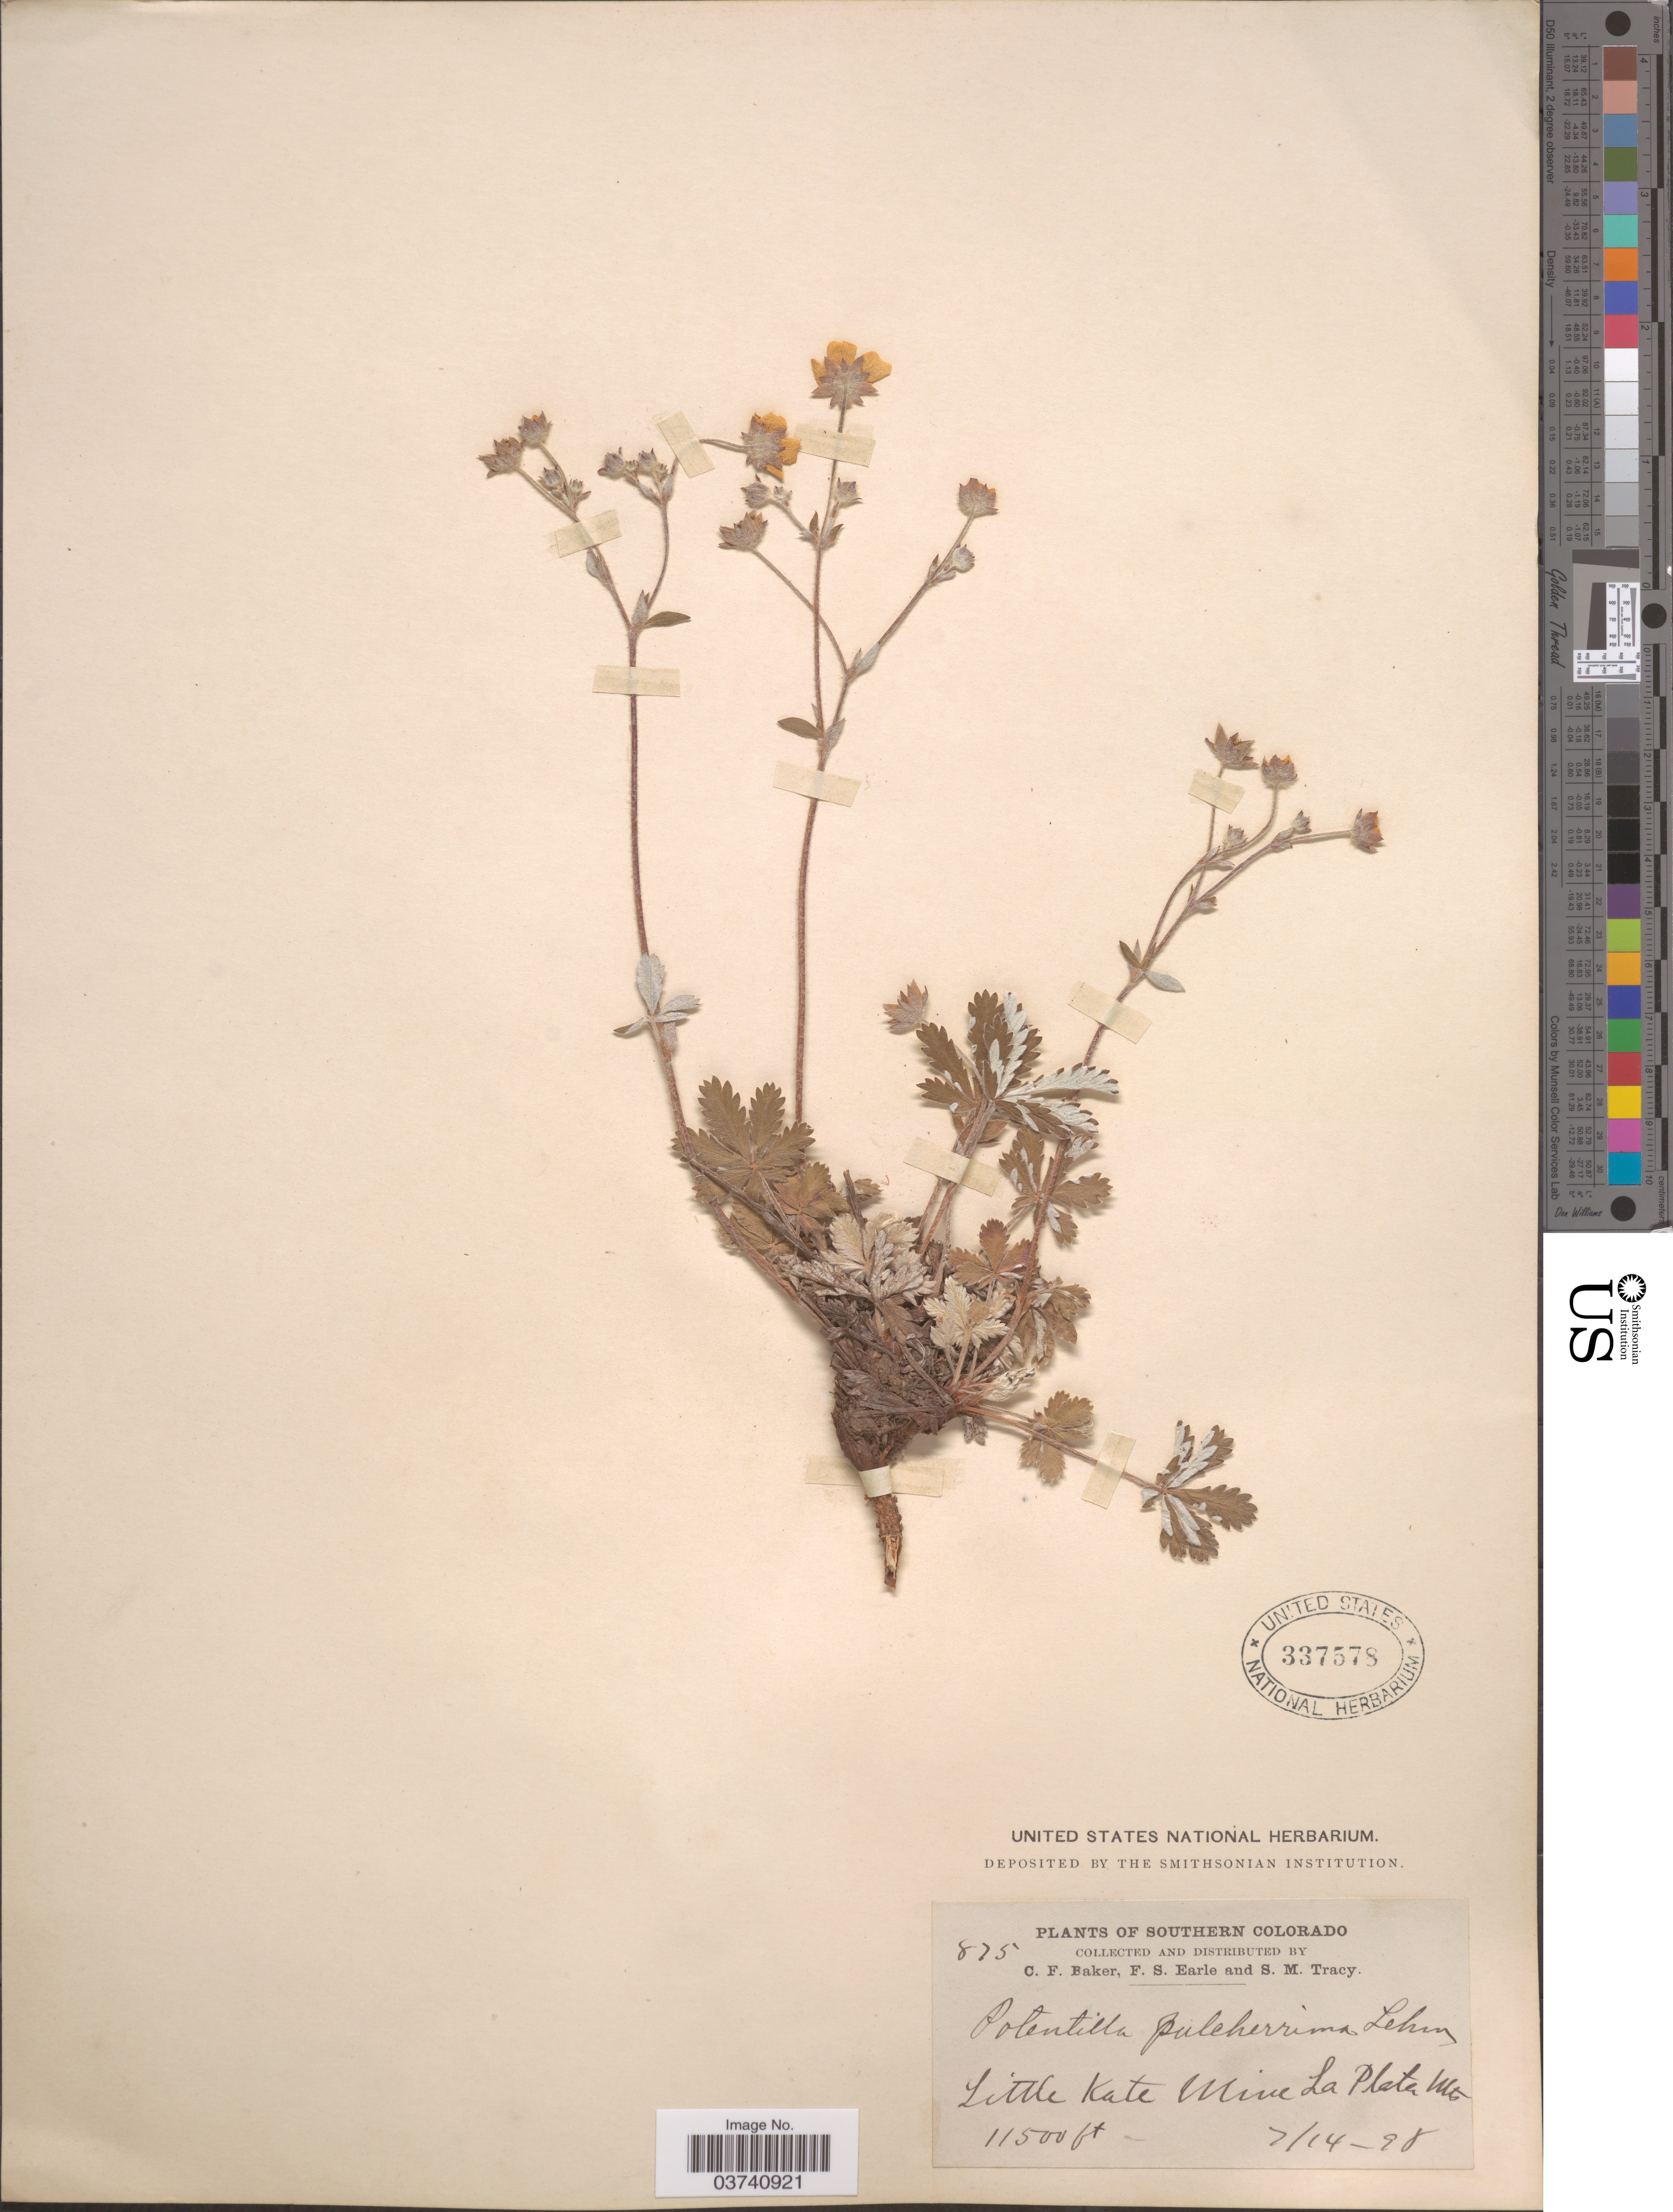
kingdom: Plantae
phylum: Tracheophyta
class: Magnoliopsida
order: Rosales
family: Rosaceae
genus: Potentilla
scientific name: Potentilla pulcherrima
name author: Lehm.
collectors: D. Demaree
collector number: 875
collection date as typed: Transcribed d/m/y: 14/7/98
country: United States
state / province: Colorado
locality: Southern Colorado. Little Kate Mine, La Plata Mts.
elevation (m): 3505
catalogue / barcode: US 337578